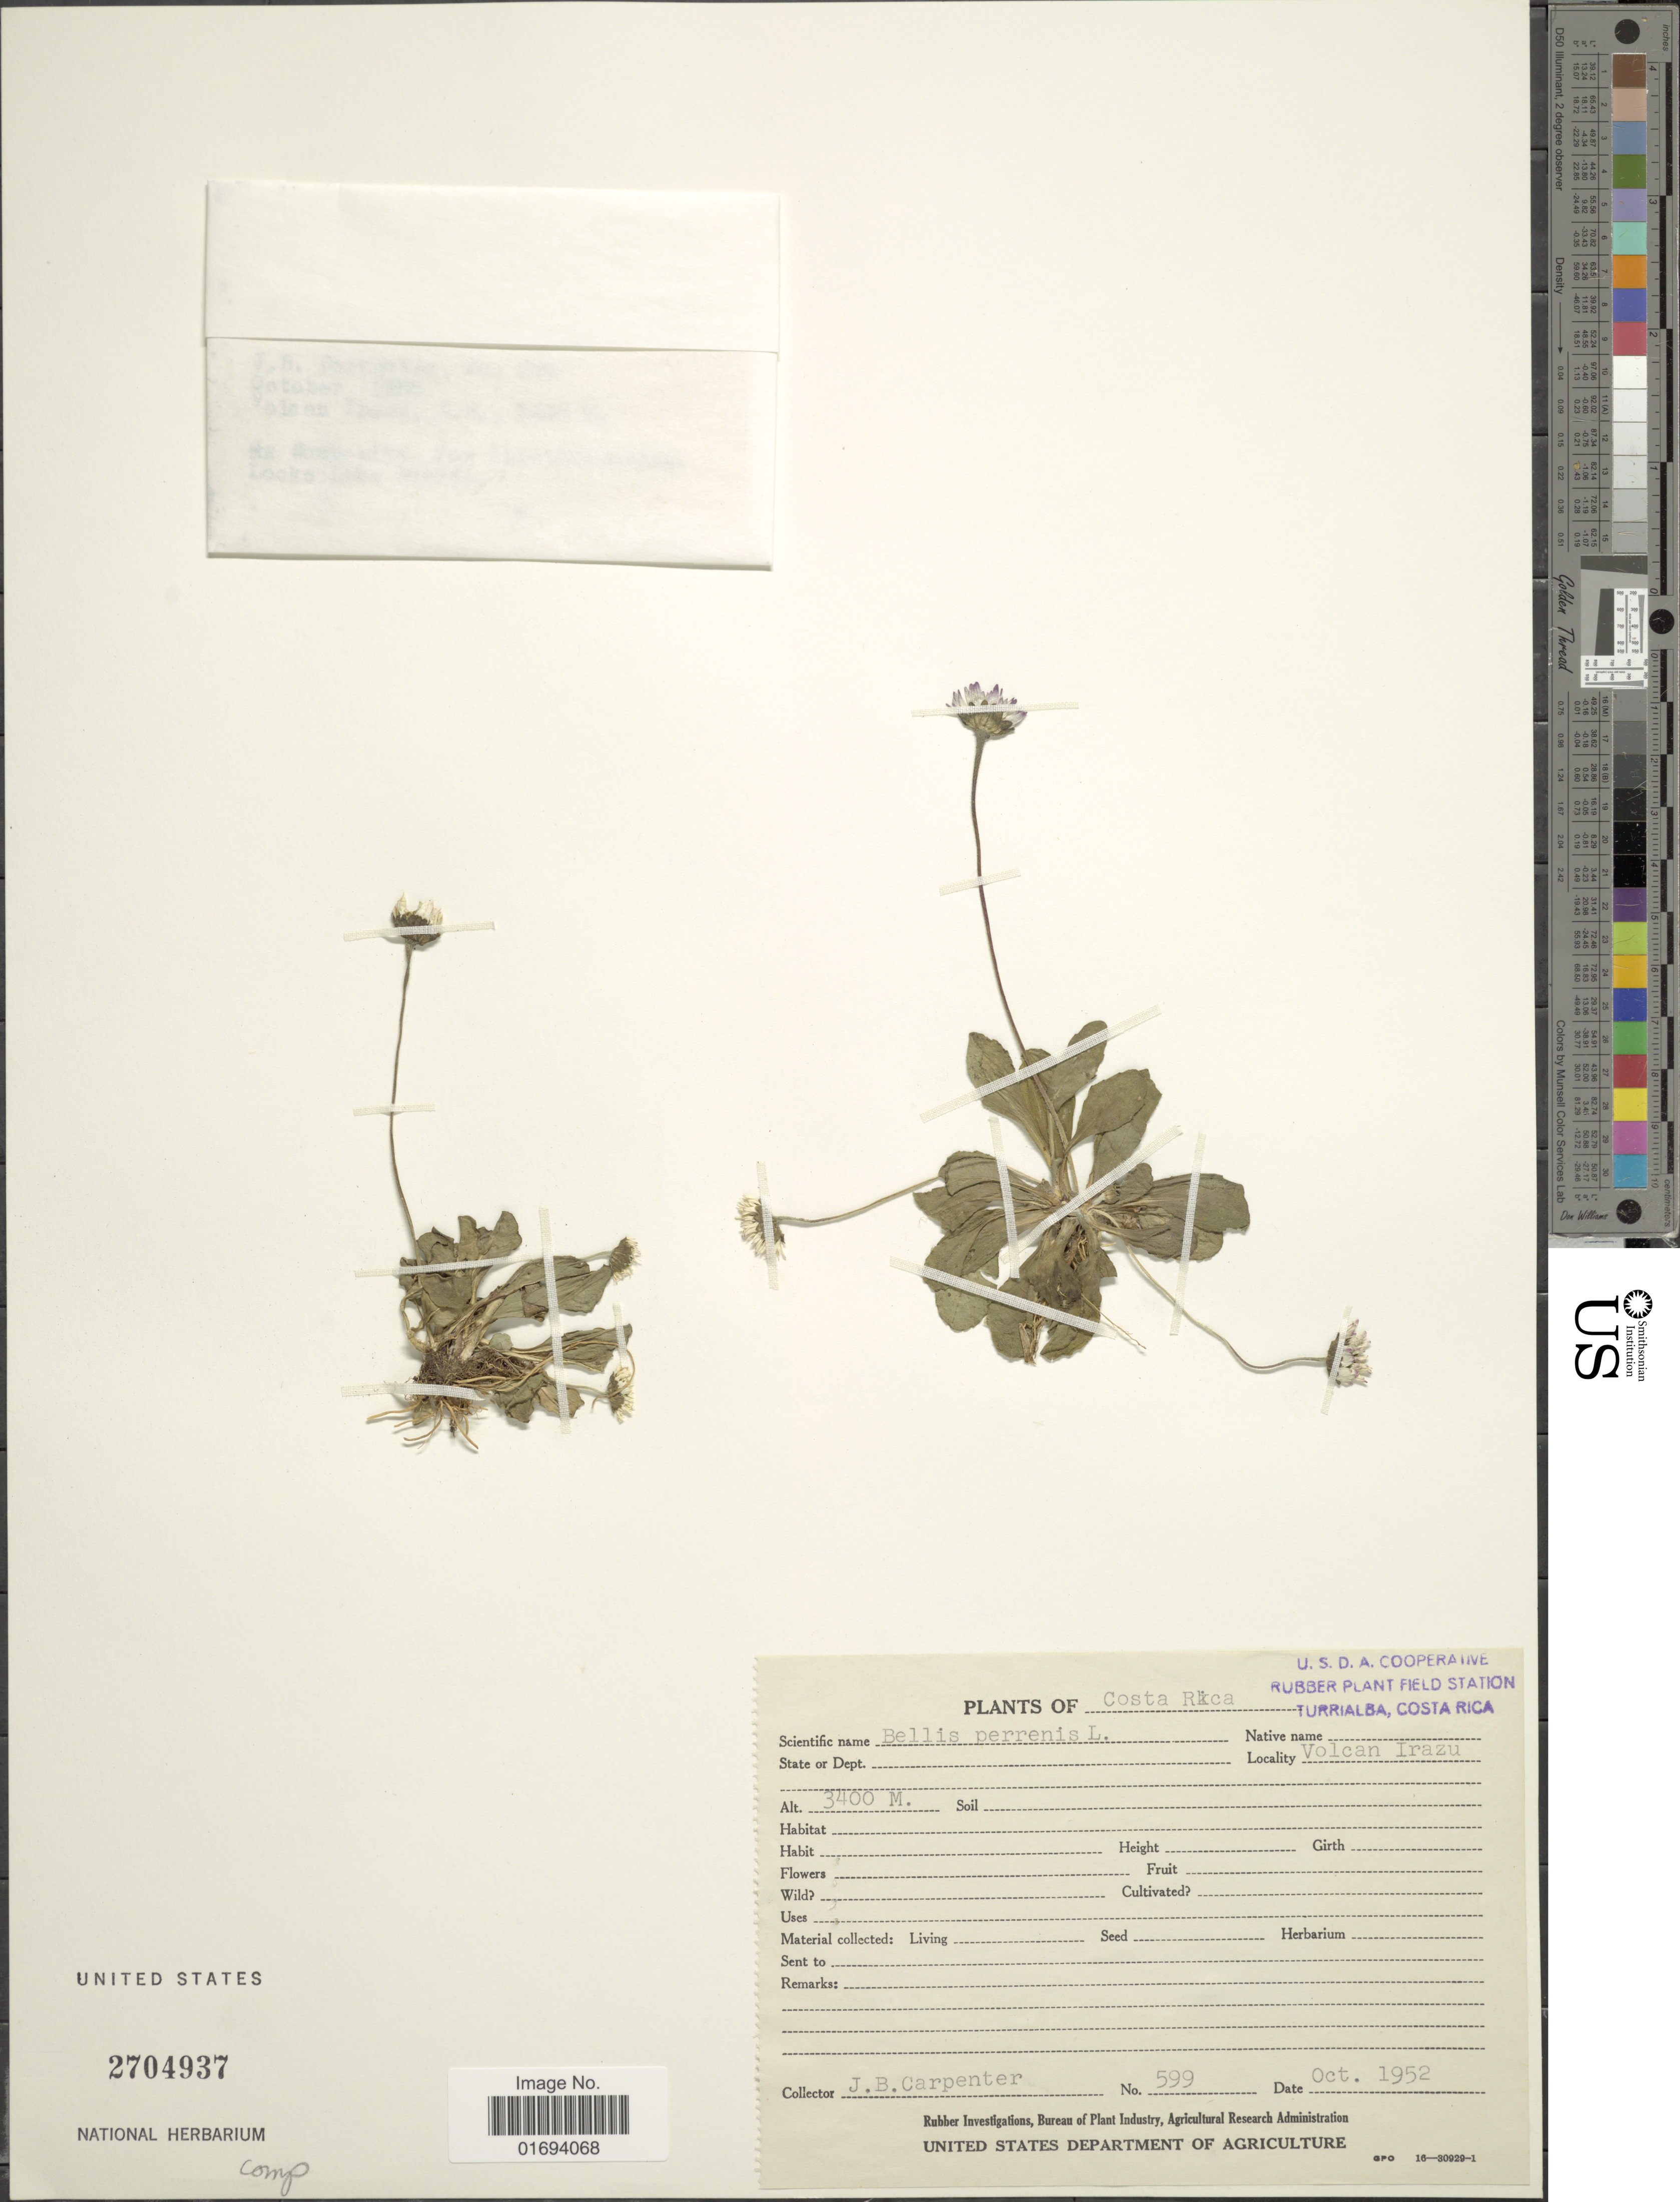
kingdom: Plantae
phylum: Tracheophyta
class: Magnoliopsida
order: Asterales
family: Asteraceae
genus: Bellis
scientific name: Bellis perennis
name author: L.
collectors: J. Carpenter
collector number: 599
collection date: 1952-10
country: Costa Rica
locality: Costa Rica. Volcan Irazu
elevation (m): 3400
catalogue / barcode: US 2704937